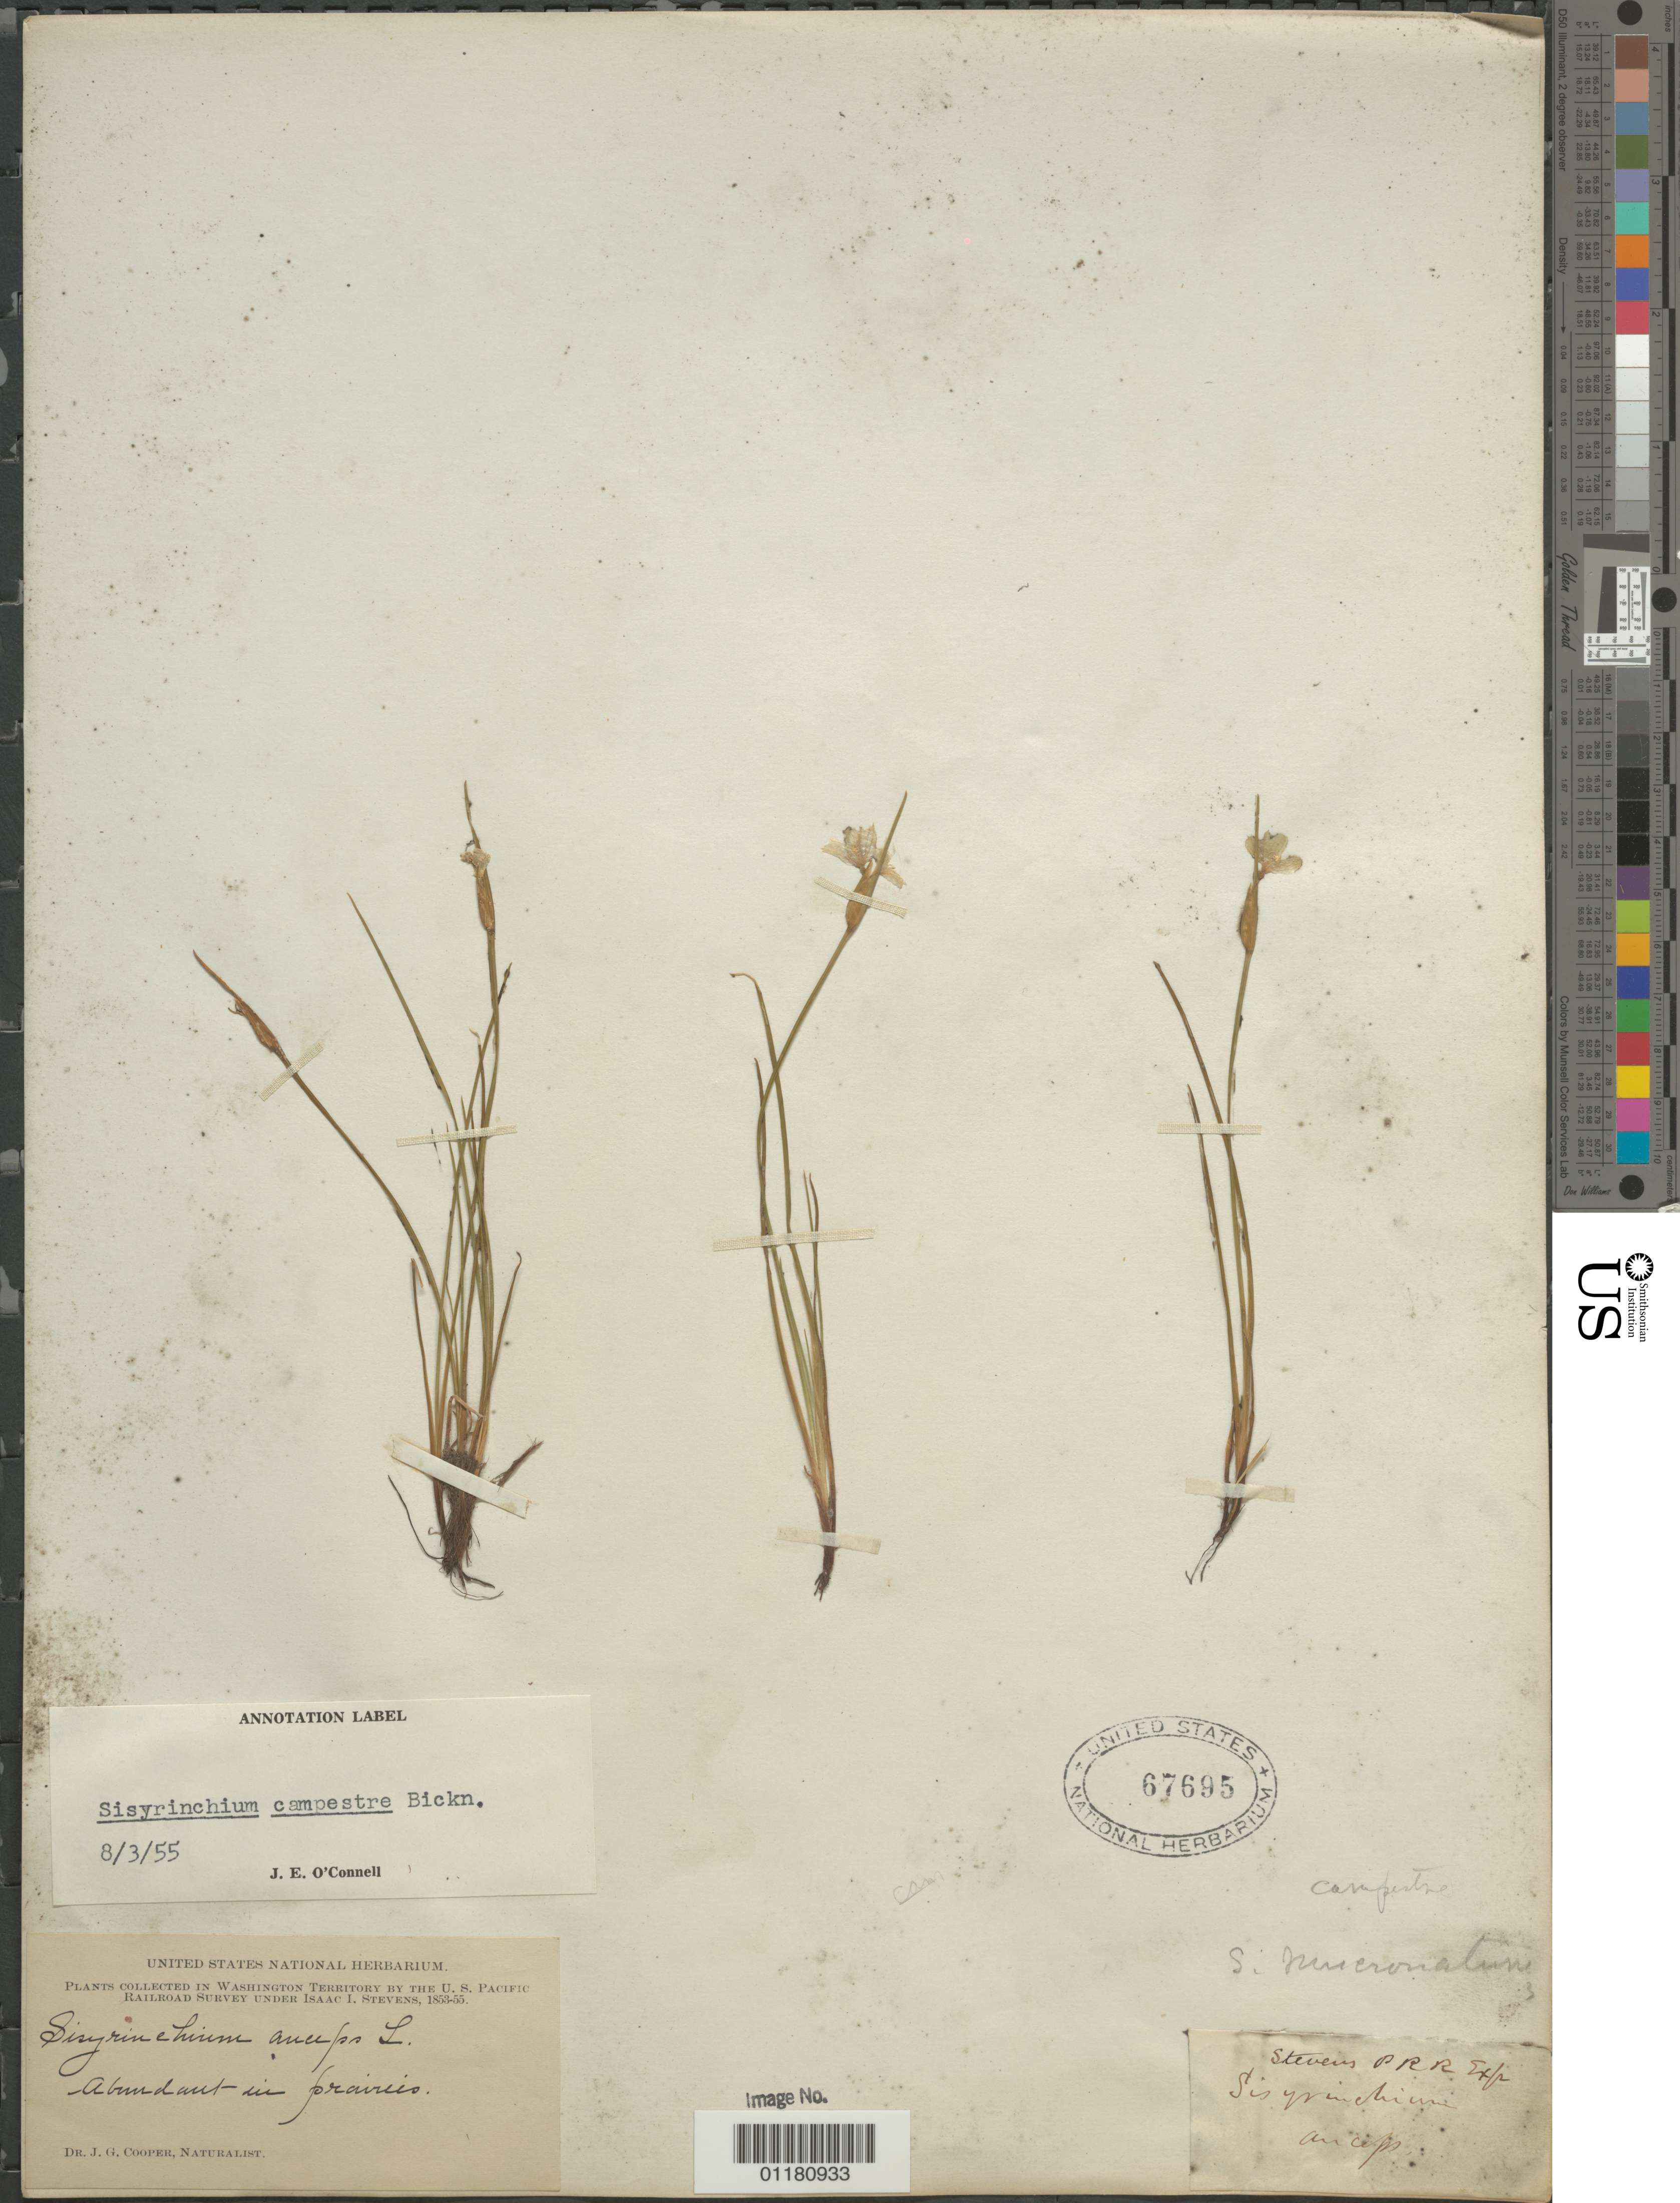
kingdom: Plantae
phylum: Tracheophyta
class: Liliopsida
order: Asparagales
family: Iridaceae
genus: Sisyrinchium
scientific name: Sisyrinchium campestre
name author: E.P. Bicknell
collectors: J. G. Cooper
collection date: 1853/1855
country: United States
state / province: Washington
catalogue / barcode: US 67695